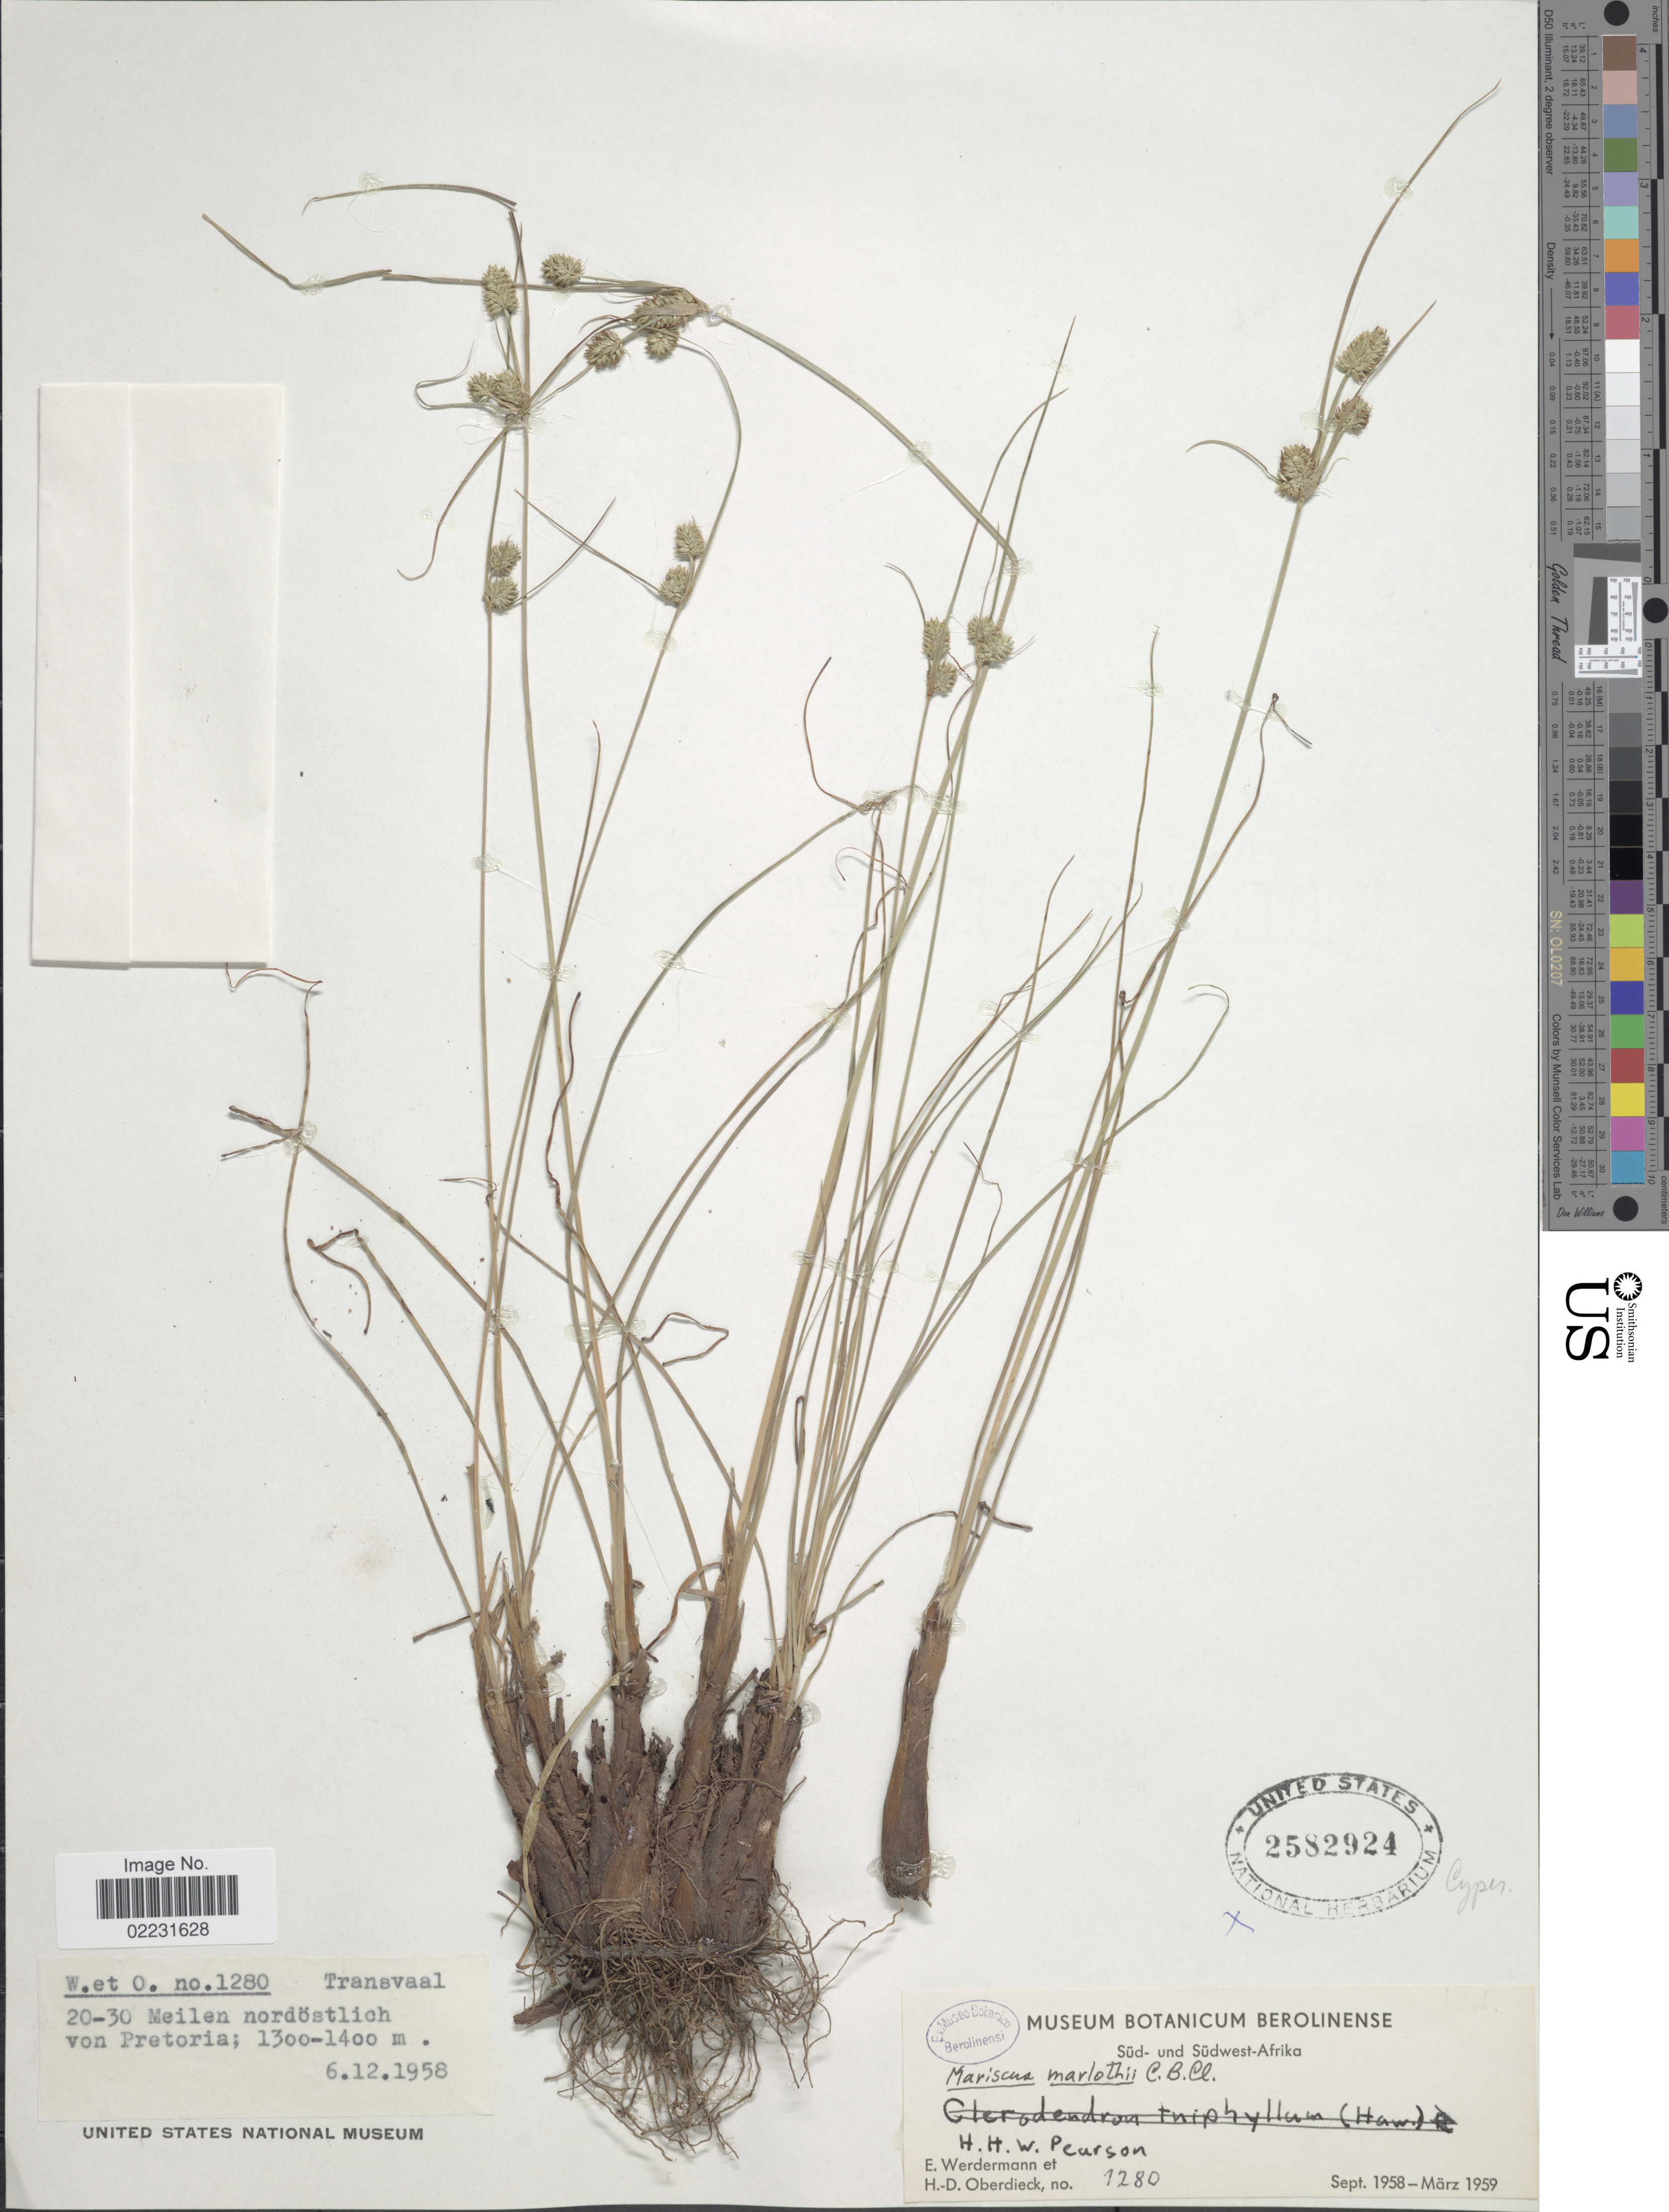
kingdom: Plantae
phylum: Tracheophyta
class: Liliopsida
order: Poales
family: Cyperaceae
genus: Cyperus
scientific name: Cyperus marlothii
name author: Boeckeler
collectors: E. Werdermann & H. Oberdieck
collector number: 1280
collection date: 1958-12-06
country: South Africa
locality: Sud- und Sudwest-Afrika, Transvaal, 20-30 meilen nordostlich von Pretoria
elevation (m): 1300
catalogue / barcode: US 2582924